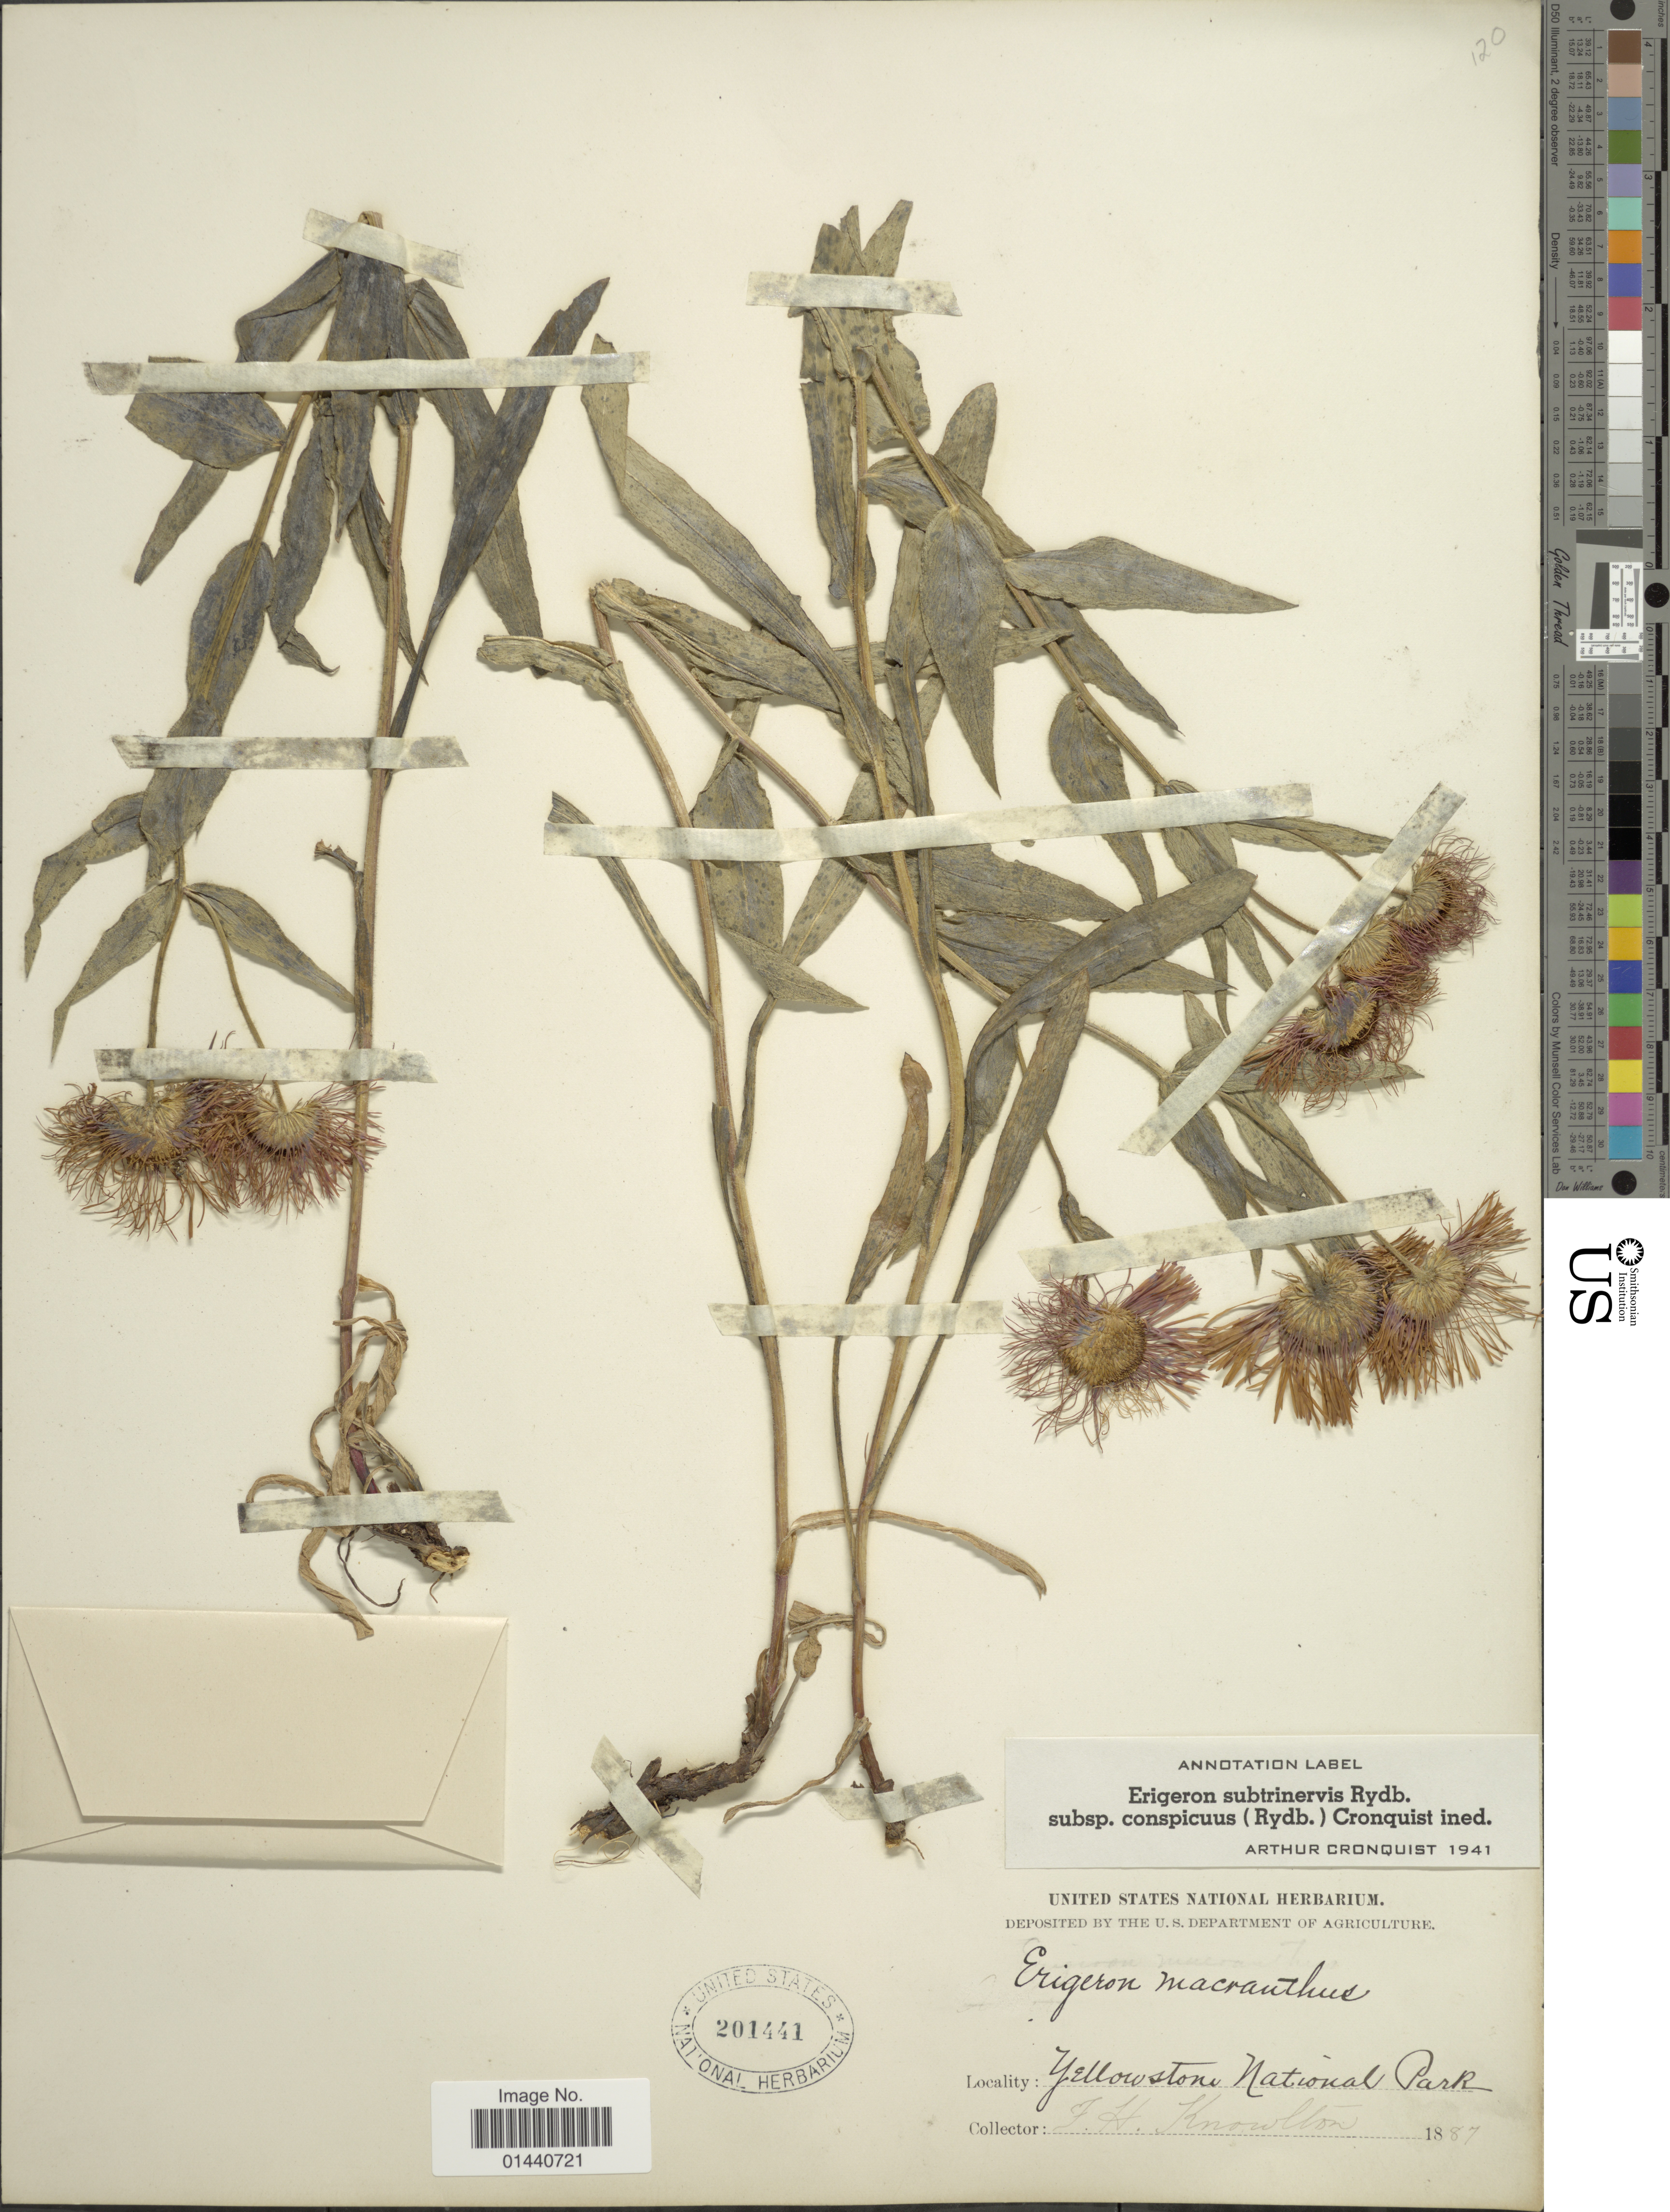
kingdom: Plantae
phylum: Tracheophyta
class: Magnoliopsida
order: Asterales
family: Asteraceae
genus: Erigeron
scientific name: Erigeron subtrinervis var. conspicuus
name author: (Rydb.) Cronq.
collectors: F. H. Knowlton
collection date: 1887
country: United States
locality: Yellowstone National Park.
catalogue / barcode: US 201441